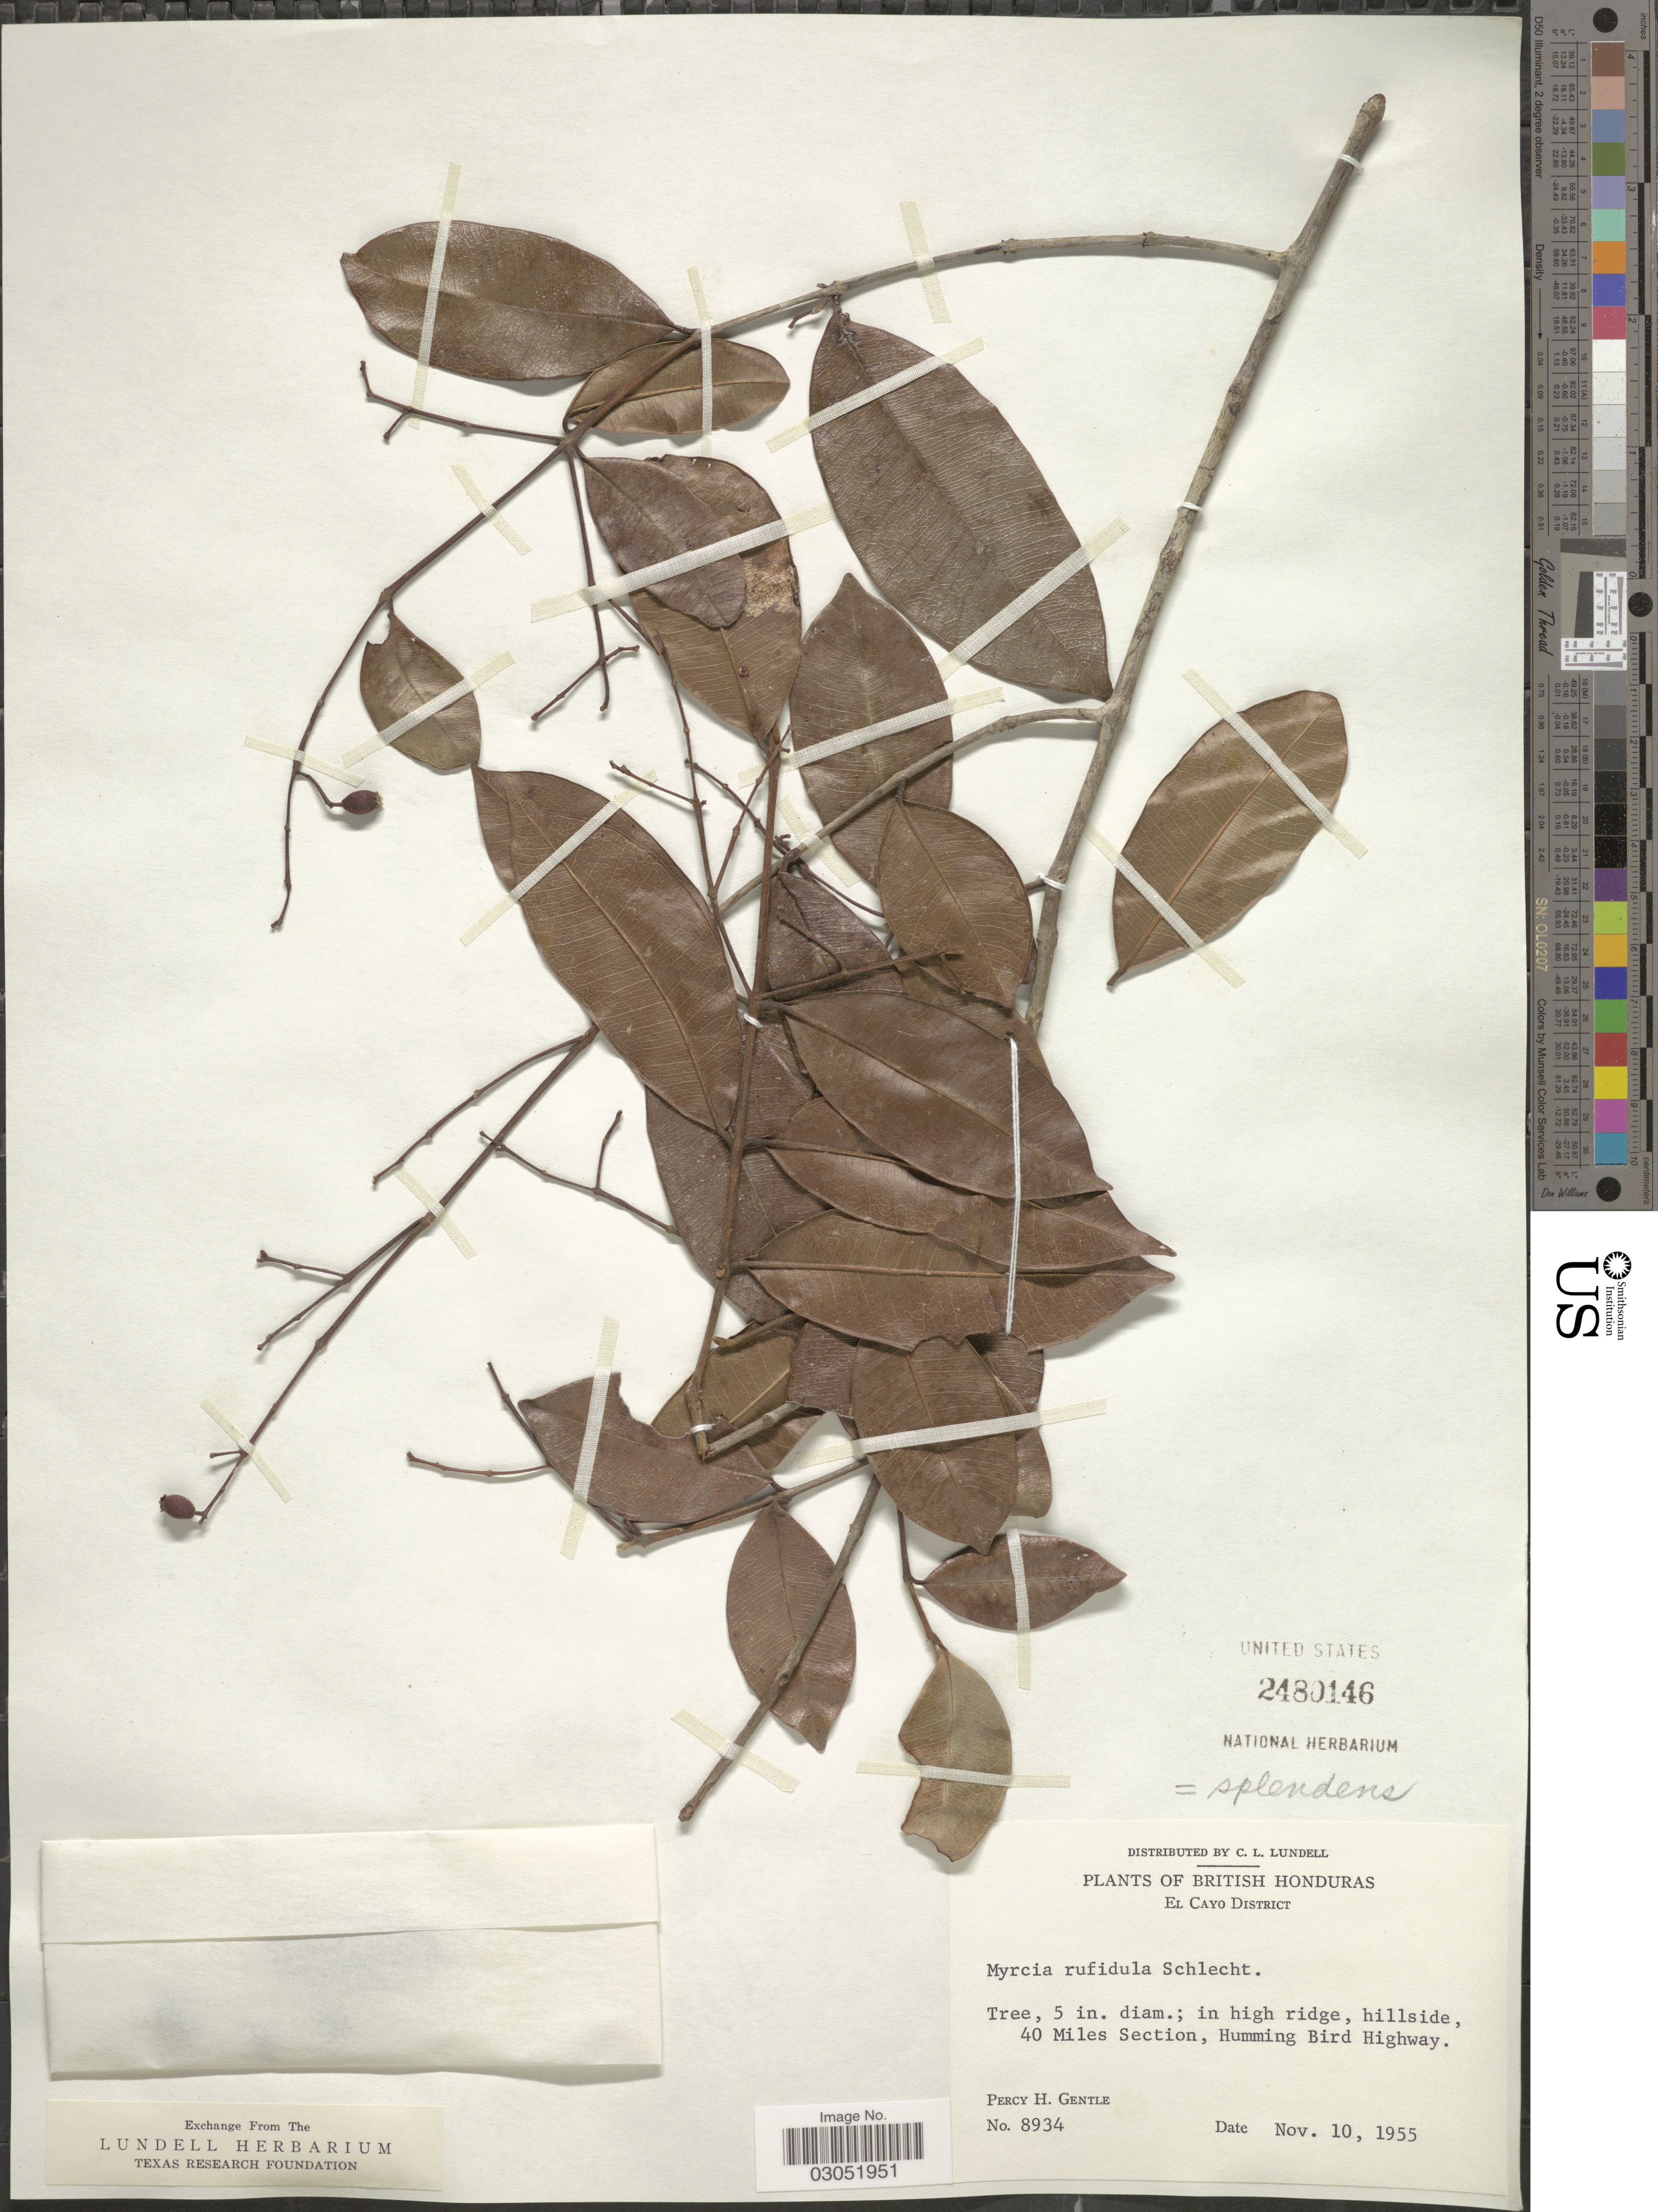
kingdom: Plantae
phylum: Tracheophyta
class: Magnoliopsida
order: Myrtales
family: Myrtaceae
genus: Myrcia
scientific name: Myrcia splendens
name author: (Sw.) DC.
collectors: P. H. Gentle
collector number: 8934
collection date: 1955-11-10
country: Belize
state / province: Cayo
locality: British Honduras. El Cayo District. El Cayo District; 40 Miles Section, Humming Bird Highway.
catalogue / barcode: US 2480146